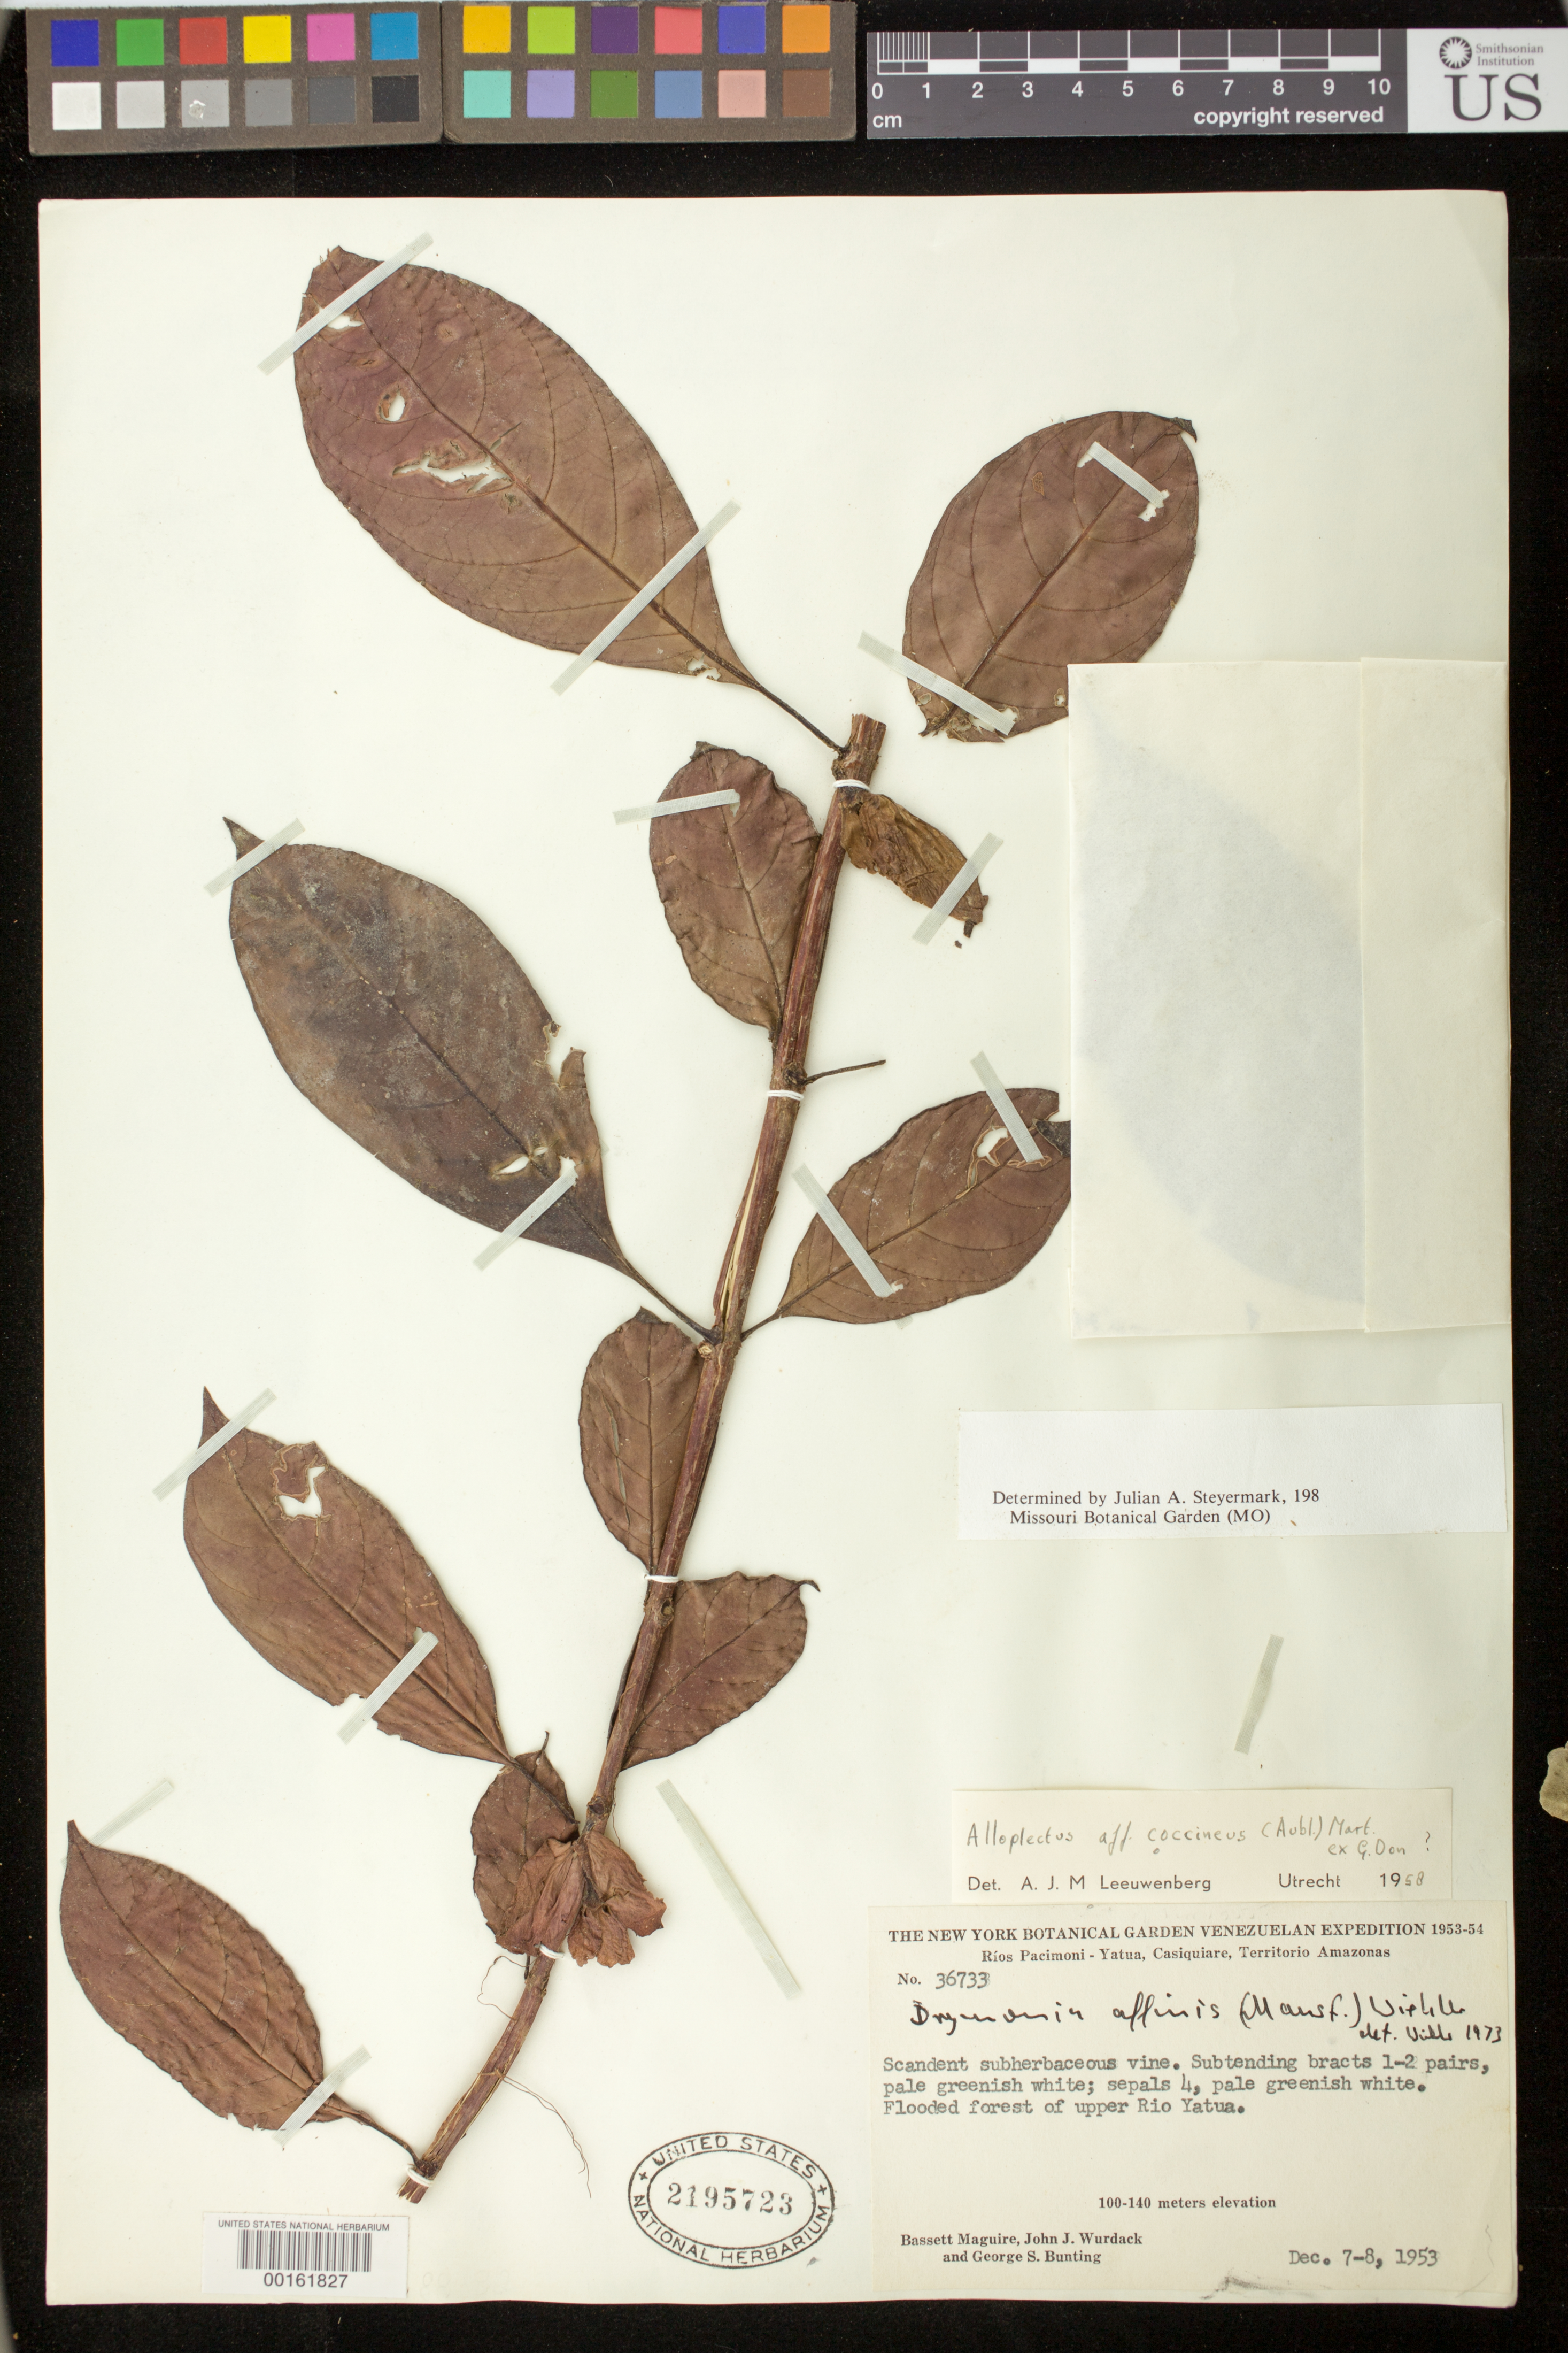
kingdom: Plantae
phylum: Tracheophyta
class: Magnoliopsida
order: Lamiales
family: Gesneriaceae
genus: Drymonia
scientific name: Drymonia coccinea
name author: (Aubl.) Wiehler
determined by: Feuillet, C.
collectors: B. Maguire & et al.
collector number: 36733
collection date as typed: Dec 1953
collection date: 1953-12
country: Venezuela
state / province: Amazonas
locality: Rios Pacimoni - Yatua, Casiquiare, upper Rio Yatua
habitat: Flooded forest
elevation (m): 100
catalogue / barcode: US 2195723